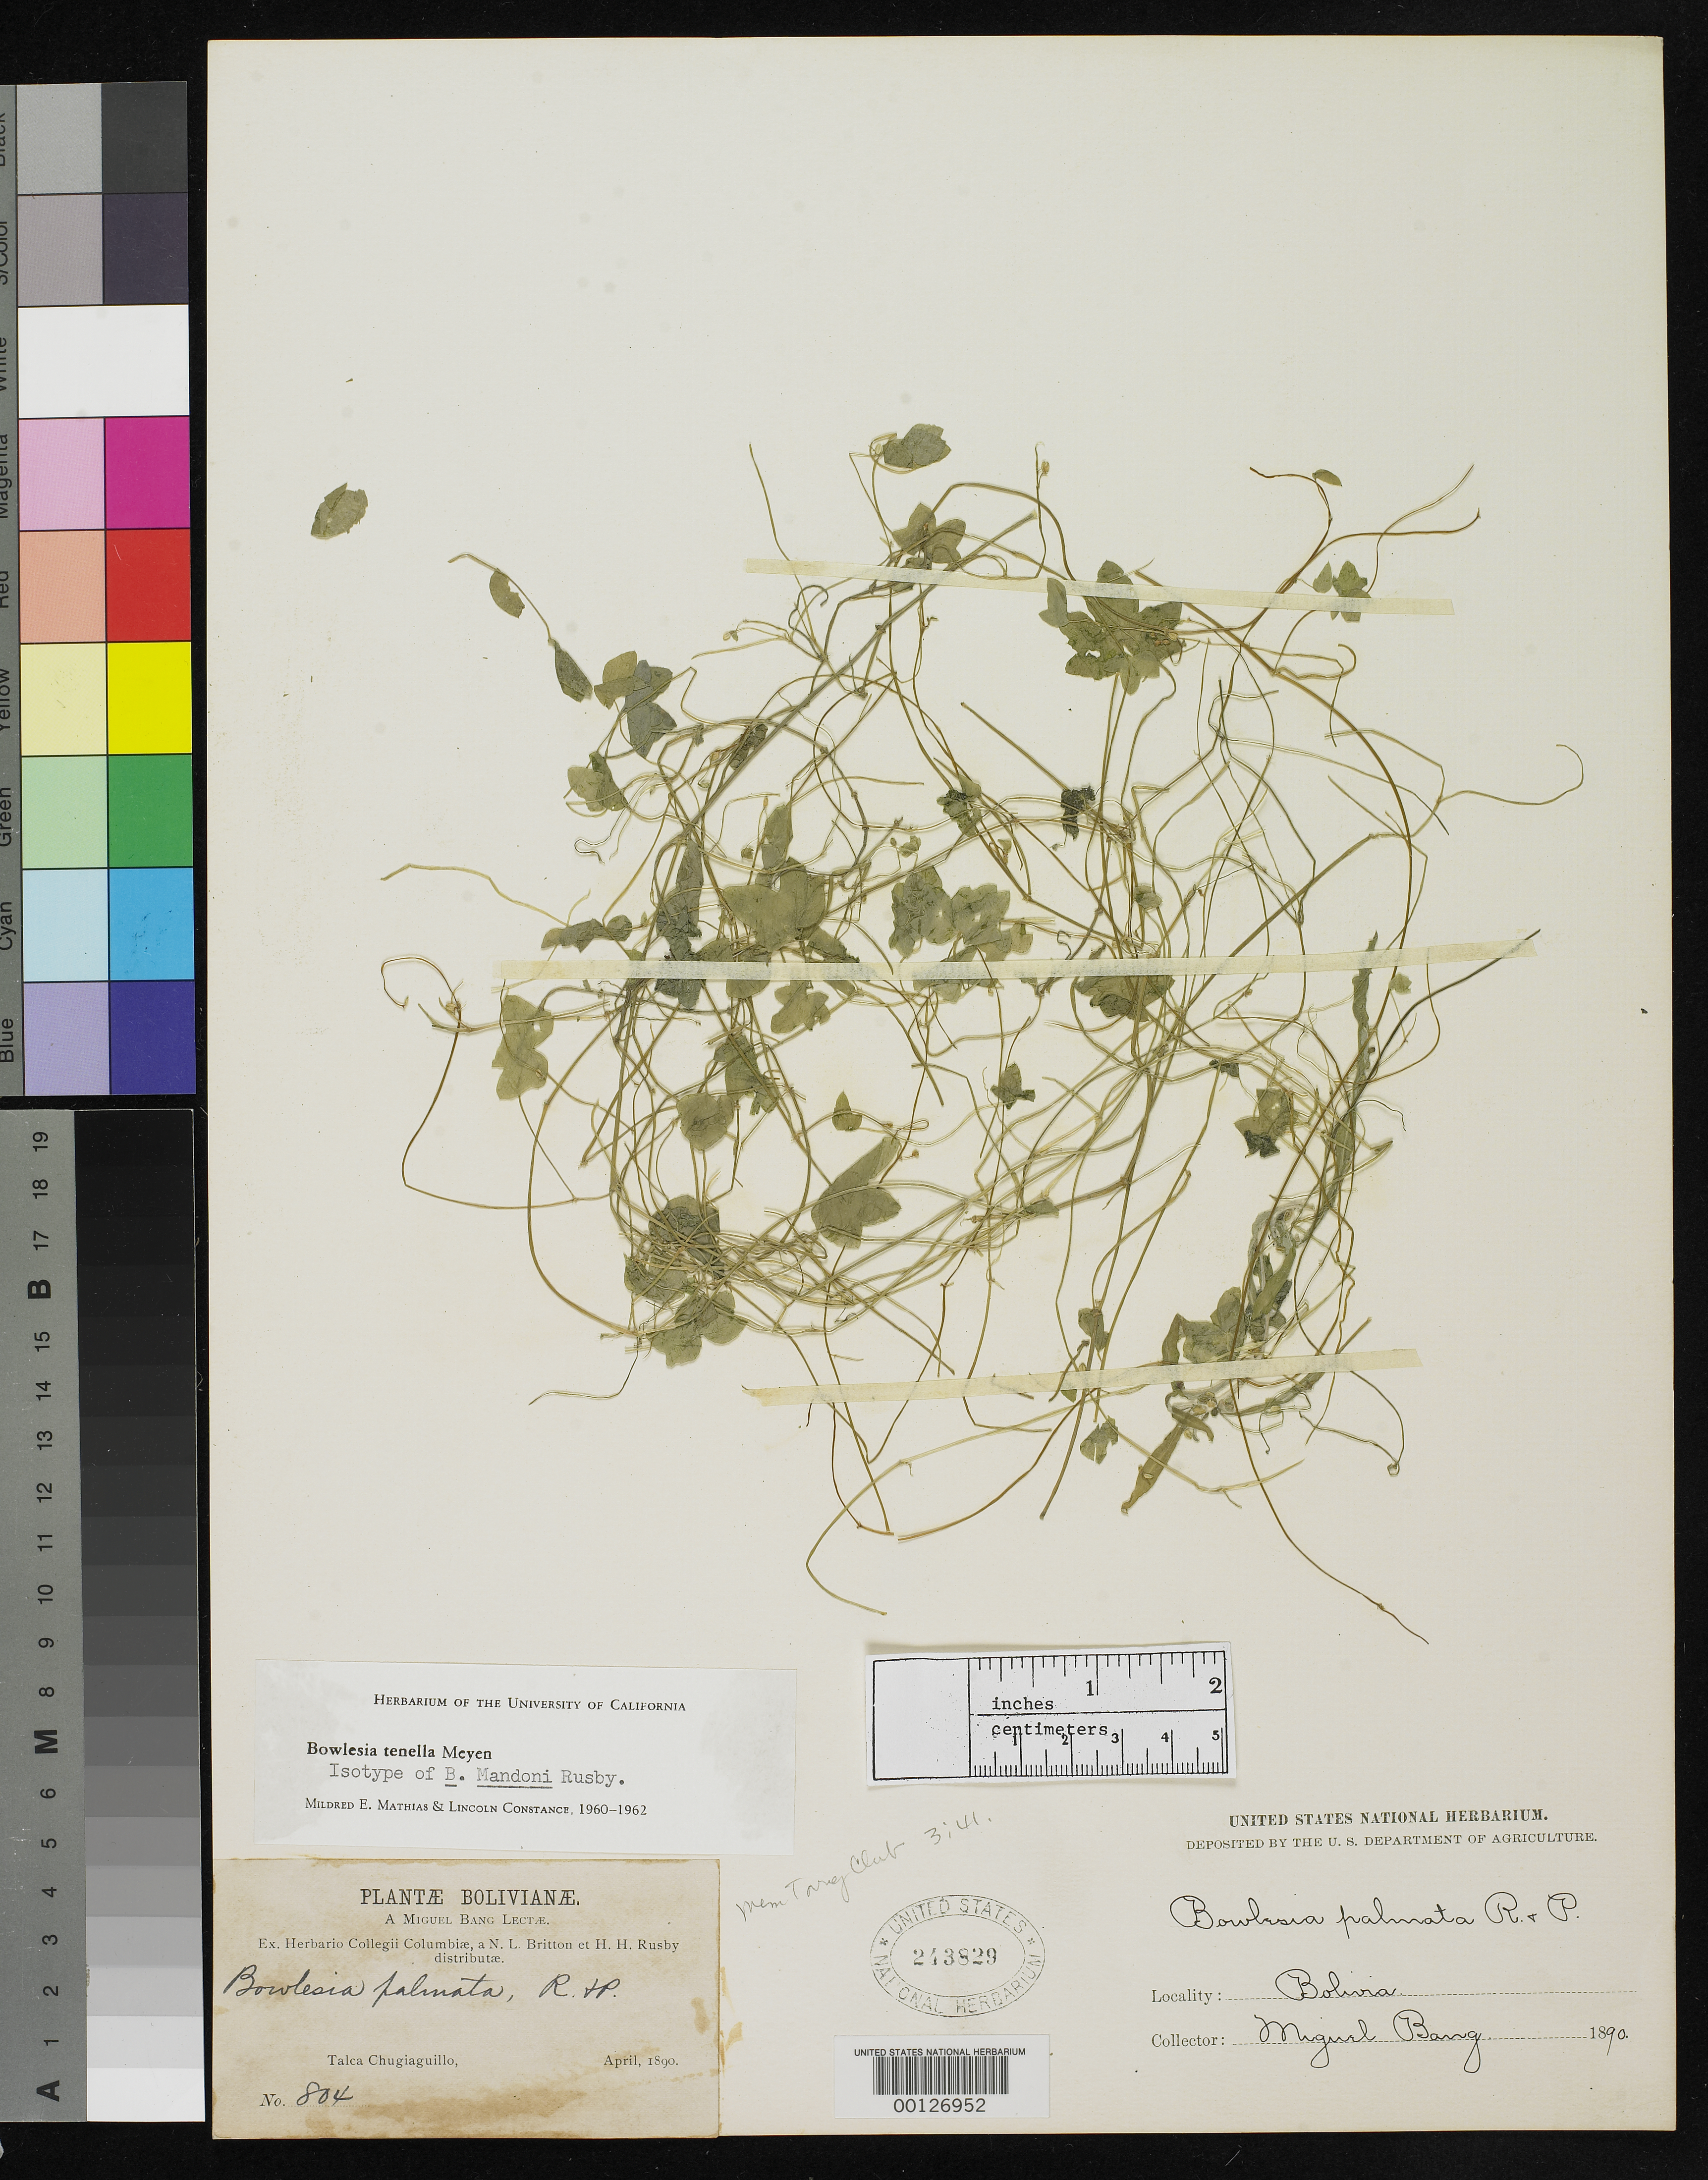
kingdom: Plantae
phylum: Tracheophyta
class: Magnoliopsida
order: Apiales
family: Apiaceae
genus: Bowlesia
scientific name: Bowlesia mandoni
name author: Rusby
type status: Isotype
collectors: M. Bang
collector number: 804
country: Bolivia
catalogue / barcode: US 243829